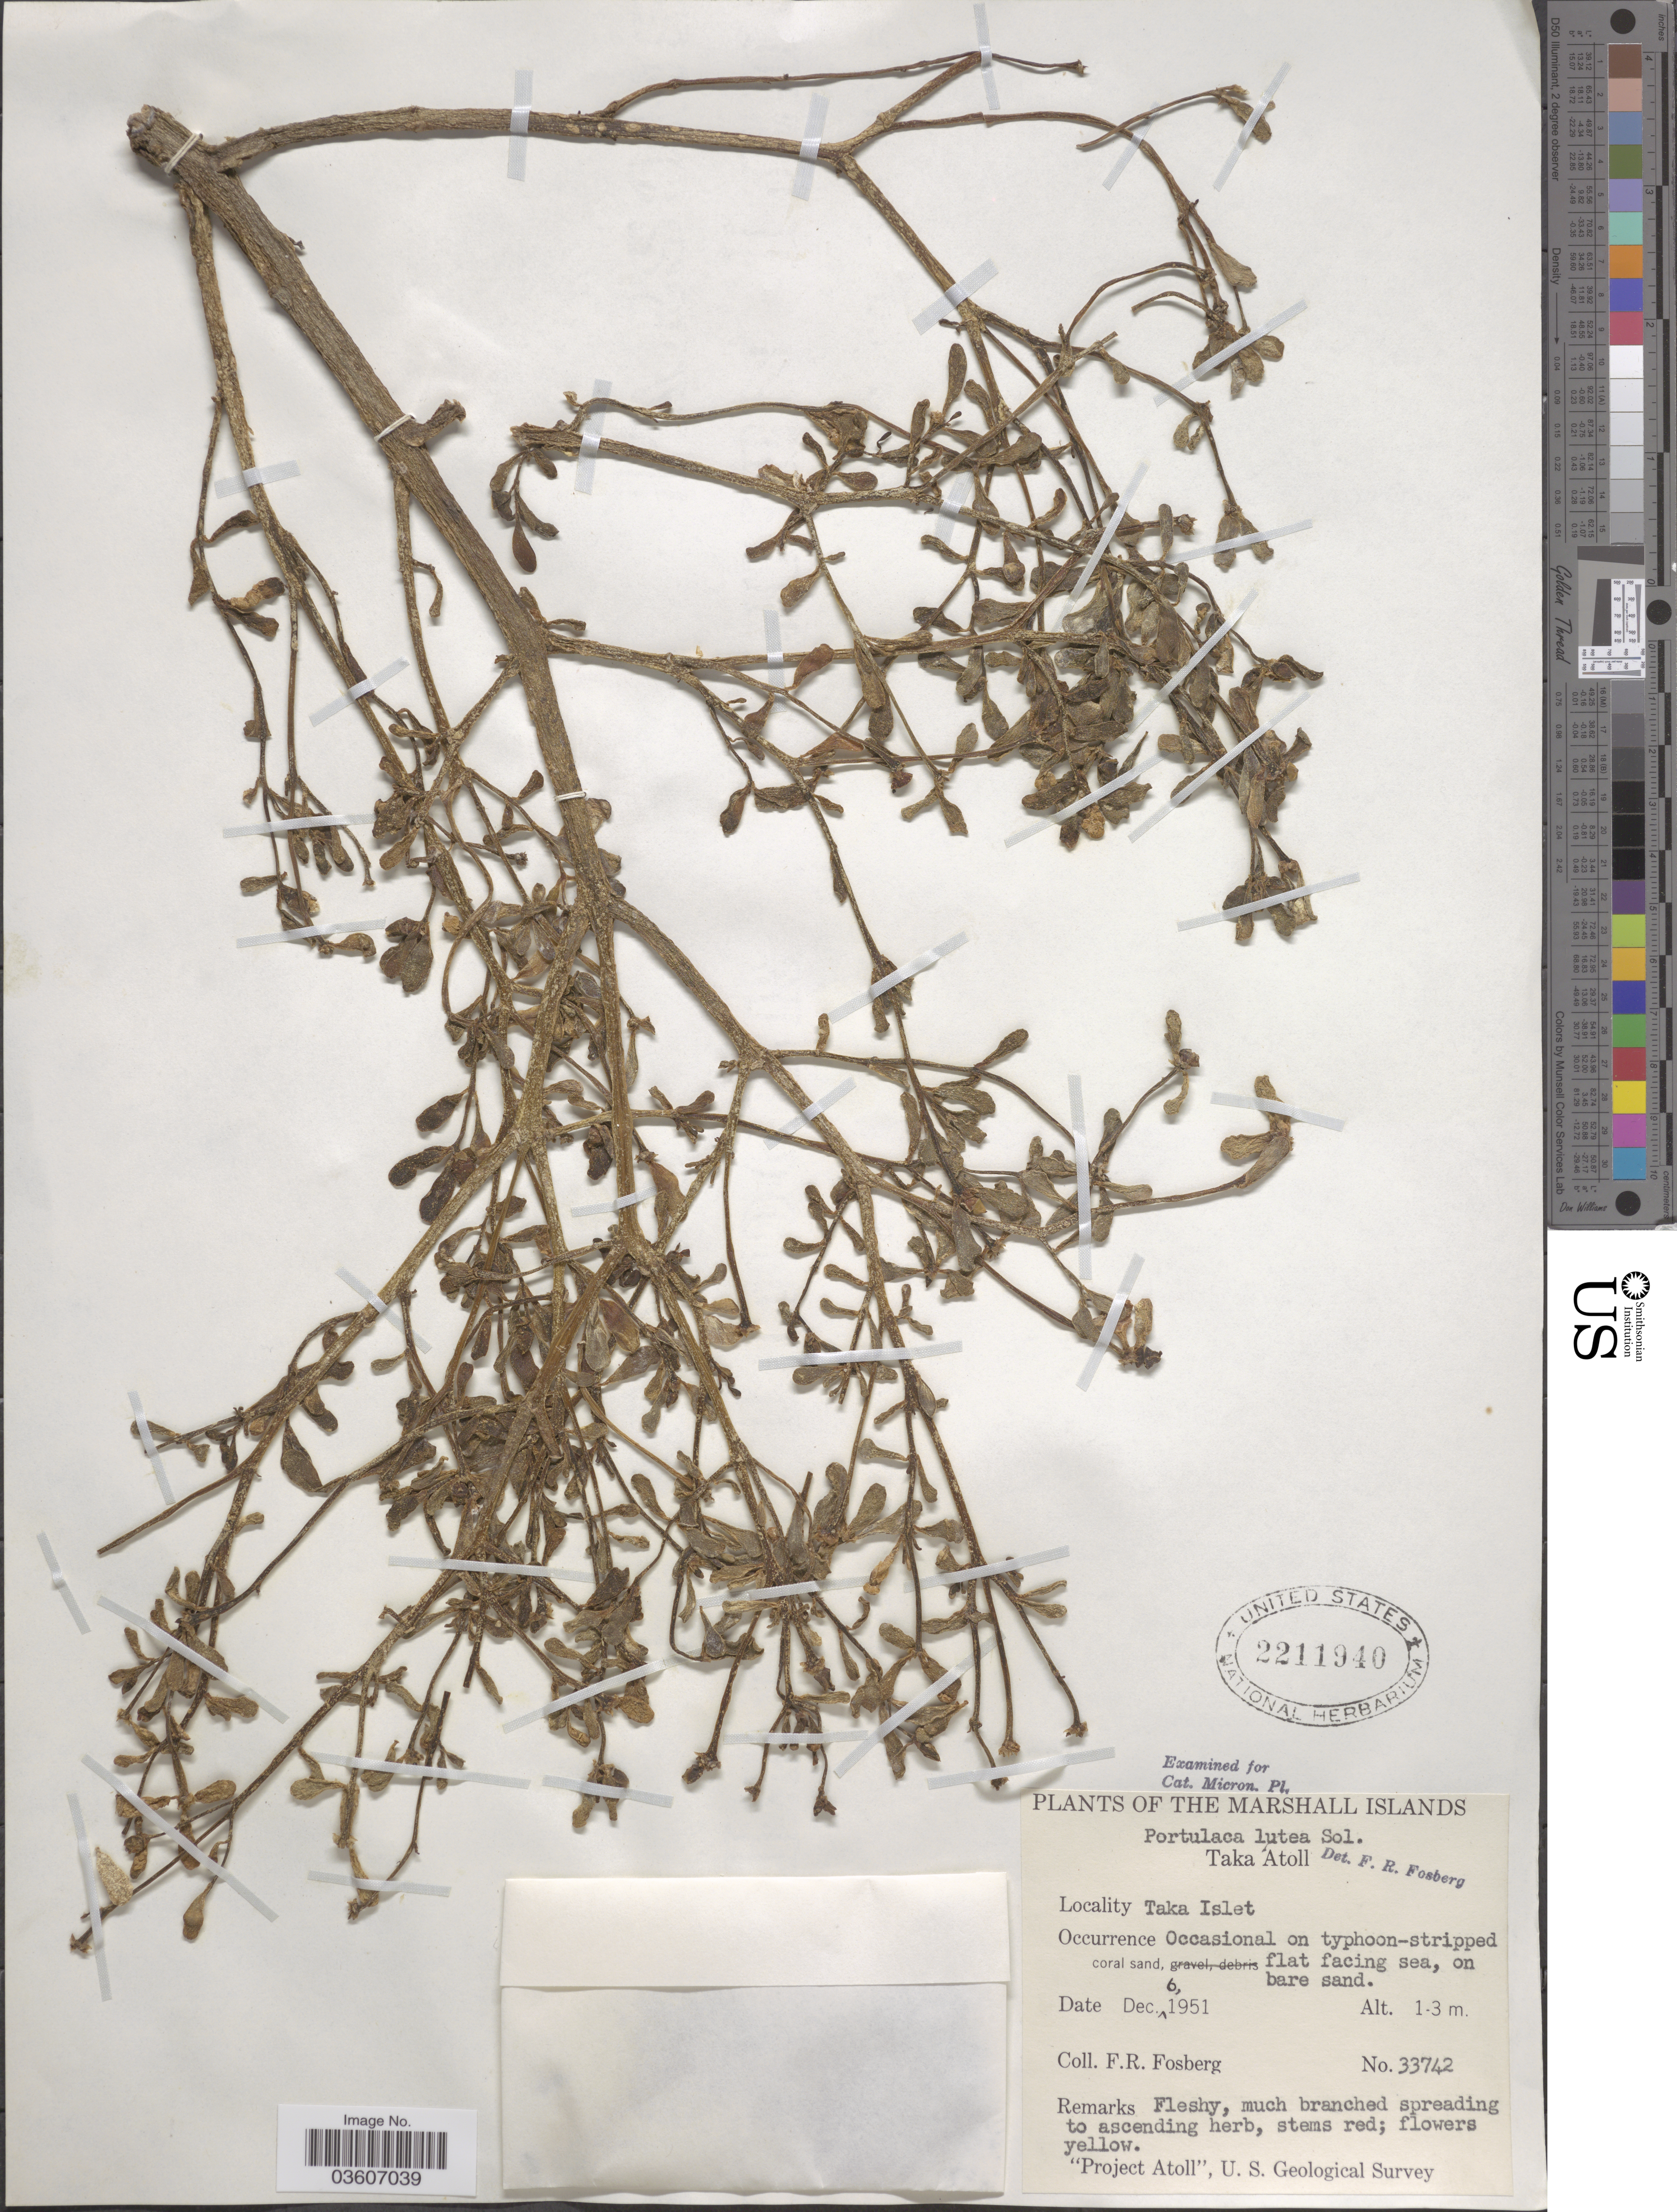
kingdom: Plantae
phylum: Tracheophyta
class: Magnoliopsida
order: Caryophyllales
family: Portulacaceae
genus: Portulaca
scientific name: Portulaca lutea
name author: Sol. ex G. Forst.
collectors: F. R. Fosberg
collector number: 33742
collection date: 1951-12-06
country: Marshall Islands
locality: Taka Atoll. Taka Islet.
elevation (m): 1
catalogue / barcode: US 2211940